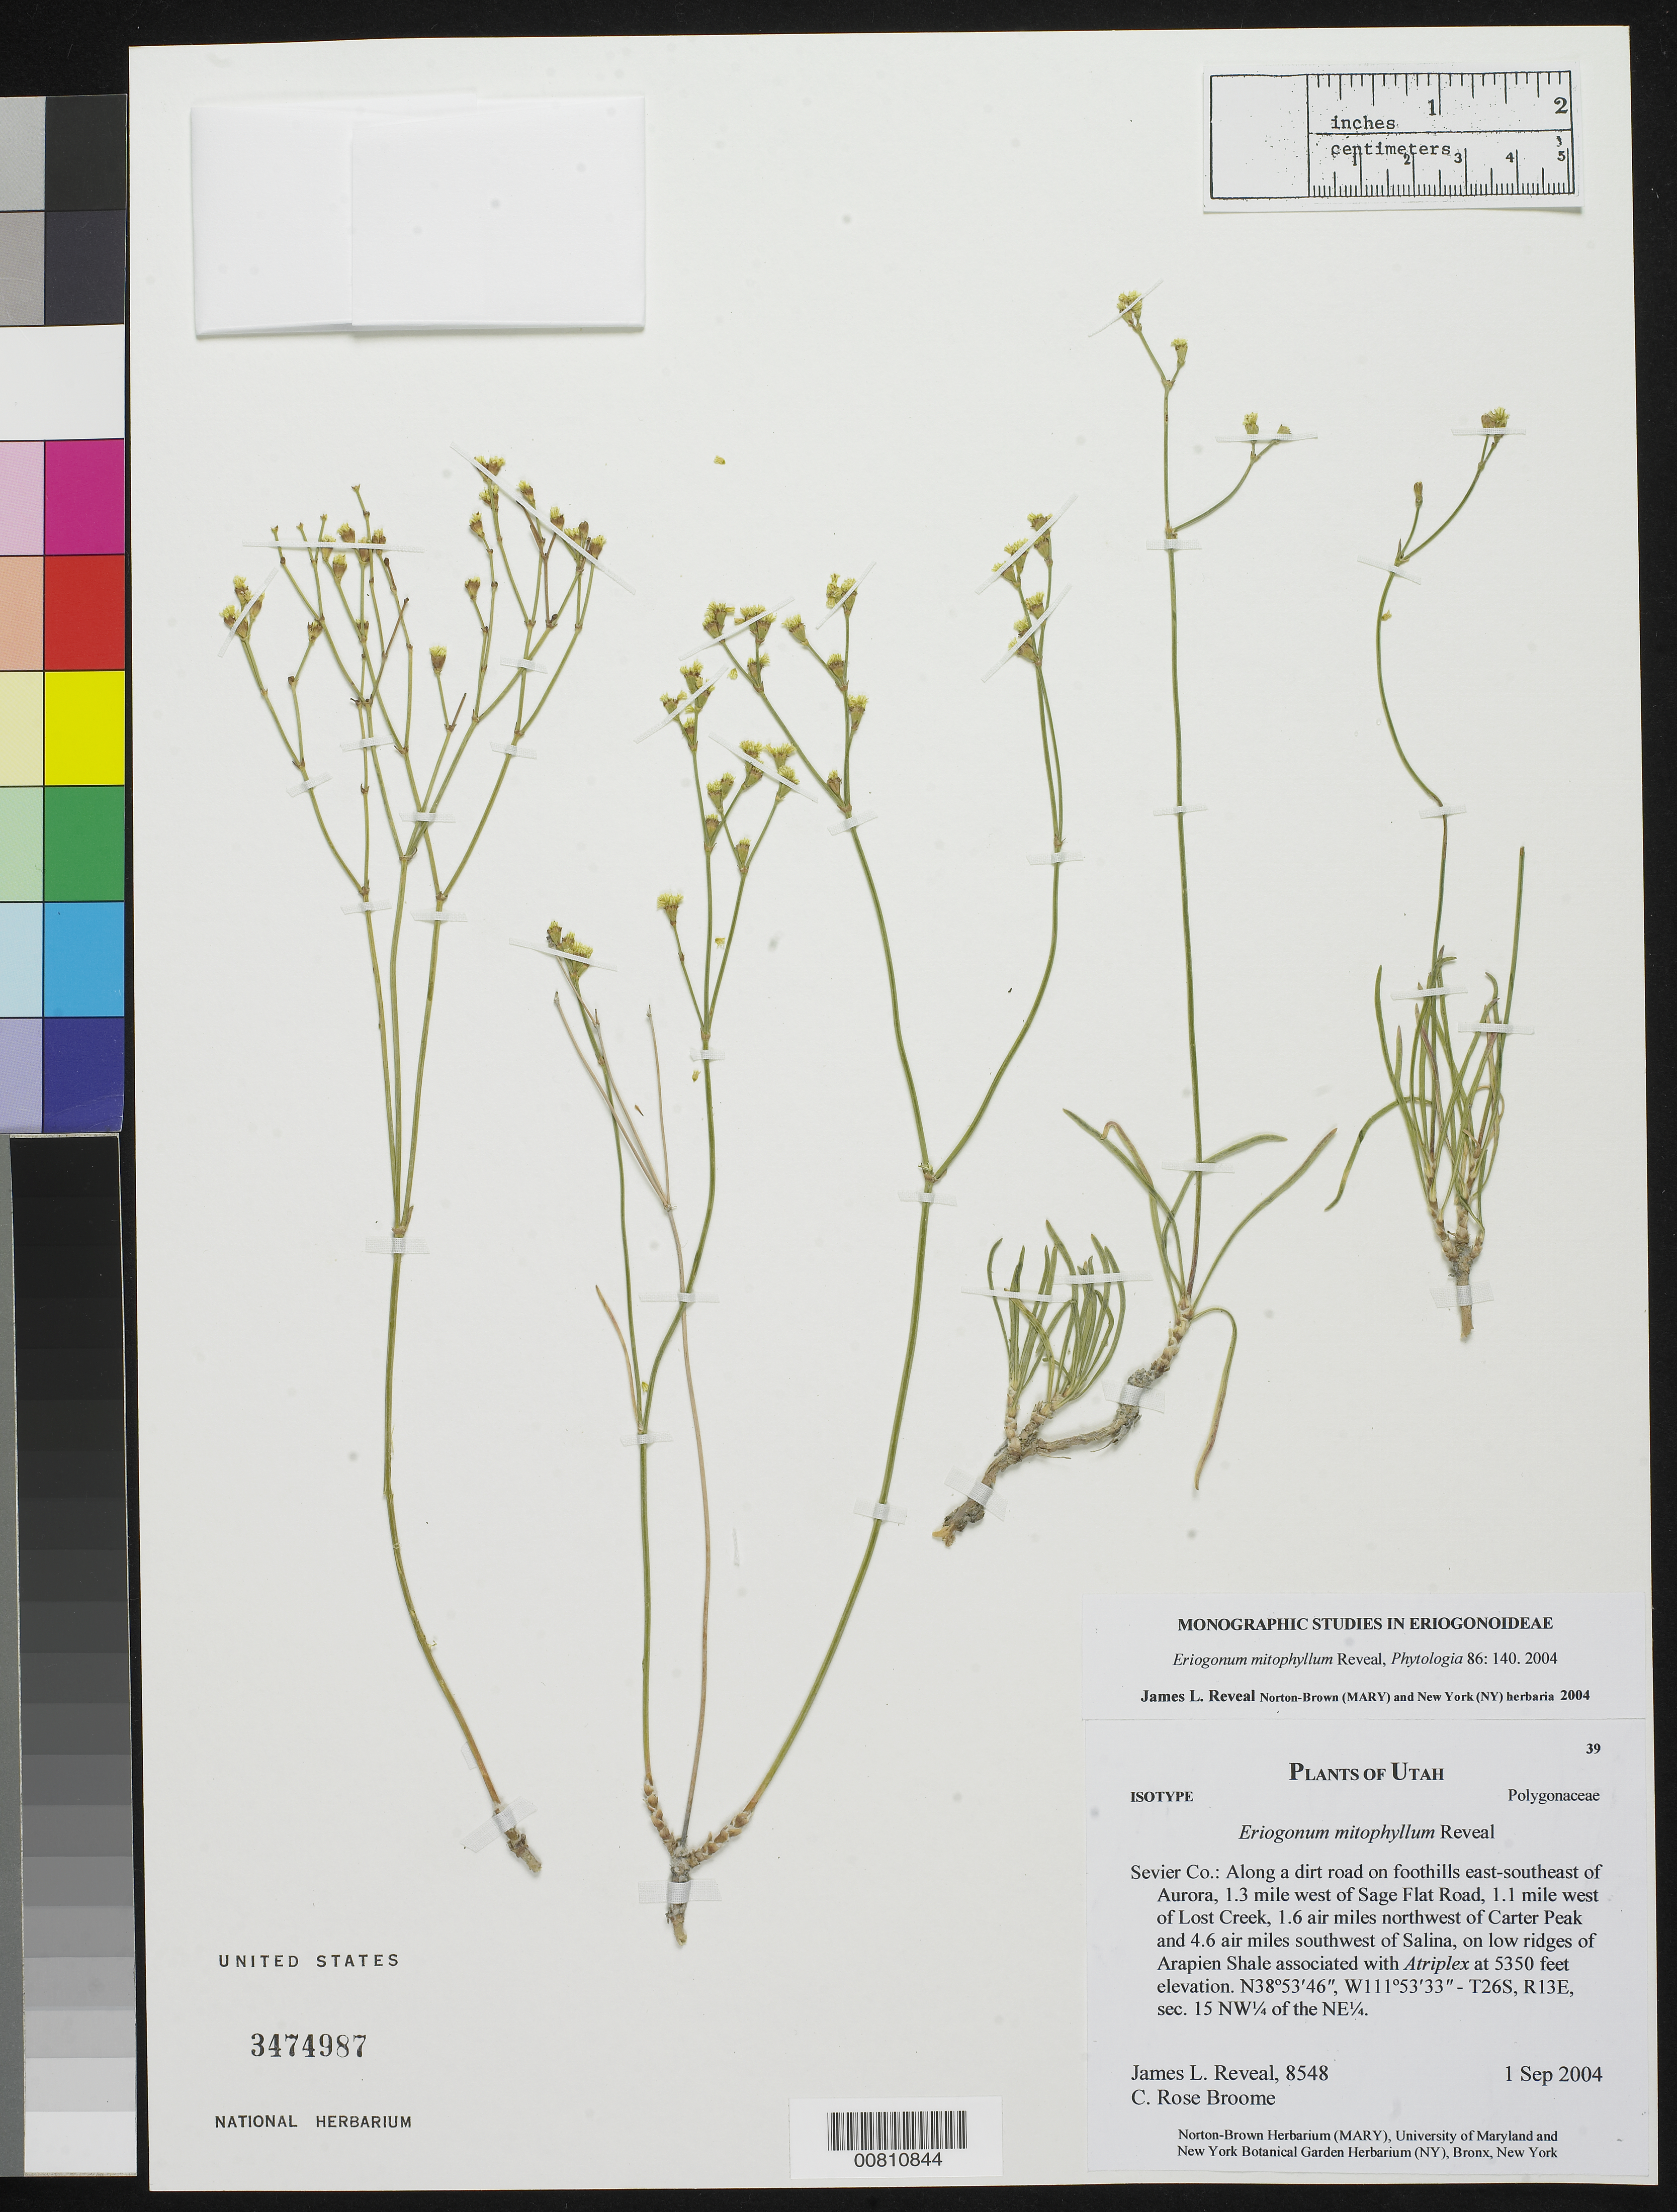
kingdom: Plantae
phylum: Tracheophyta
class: Magnoliopsida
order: Caryophyllales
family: Polygonaceae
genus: Eriogonum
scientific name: Eriogonum mitophyllum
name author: Reveal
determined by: Reveal, J. L.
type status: Isotype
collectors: J. L. Reveal & C. R. Broome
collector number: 8548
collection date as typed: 01 Sep 2004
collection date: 2004-09-01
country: United States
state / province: Utah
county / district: Sevier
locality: Sevier Co.: along a dirt road on foothills east-southeast of Aurora, 1.3 mile west of Sage Flat Road, 1.1 mile west of Lost Creek, 1.6 air miles northwest of Carter Peak and 4.6 air miles southwest of Salina.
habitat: On low ridges of Arapien Shale associated with Atriplex.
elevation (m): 1631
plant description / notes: Holotype at NY.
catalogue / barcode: US 3474987